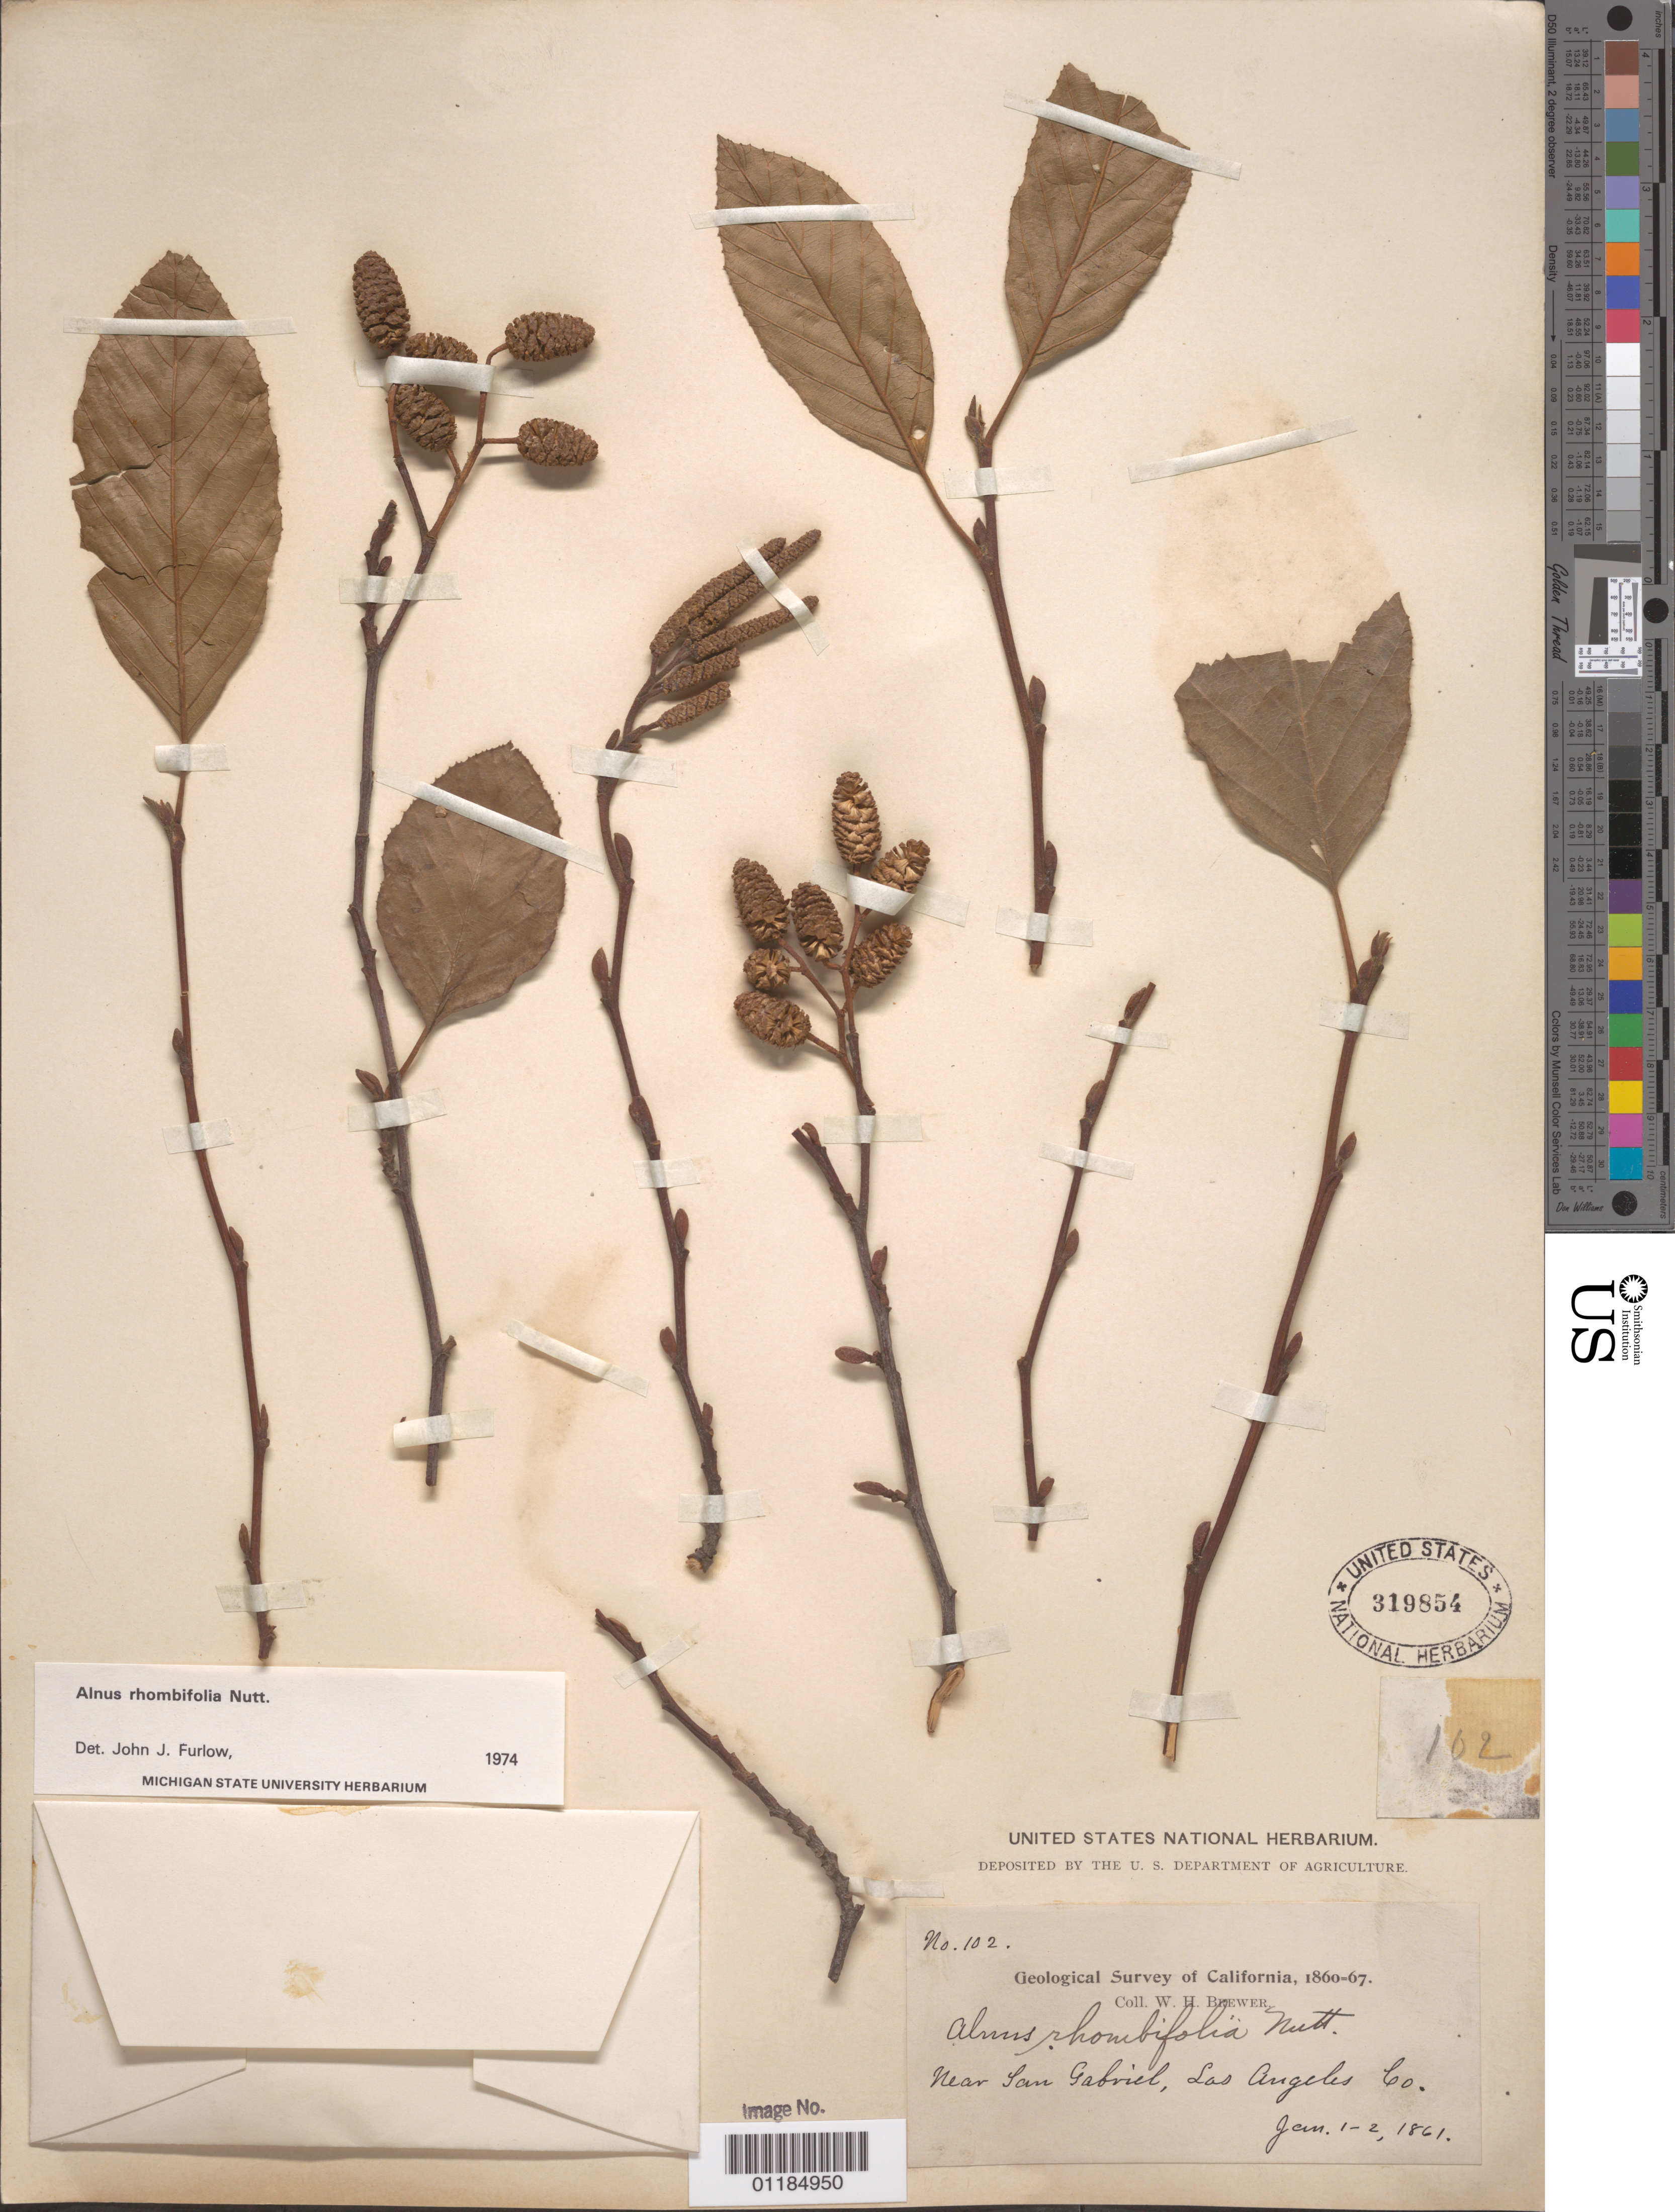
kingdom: Plantae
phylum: Tracheophyta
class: Magnoliopsida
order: Fagales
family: Betulaceae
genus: Alnus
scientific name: Alnus rhombifolia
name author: Nutt.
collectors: W. H. Brewer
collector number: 102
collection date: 1861-01-01/1861-01-02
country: United States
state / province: California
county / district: Los Angeles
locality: Near San Gabriel.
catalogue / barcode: US 319854